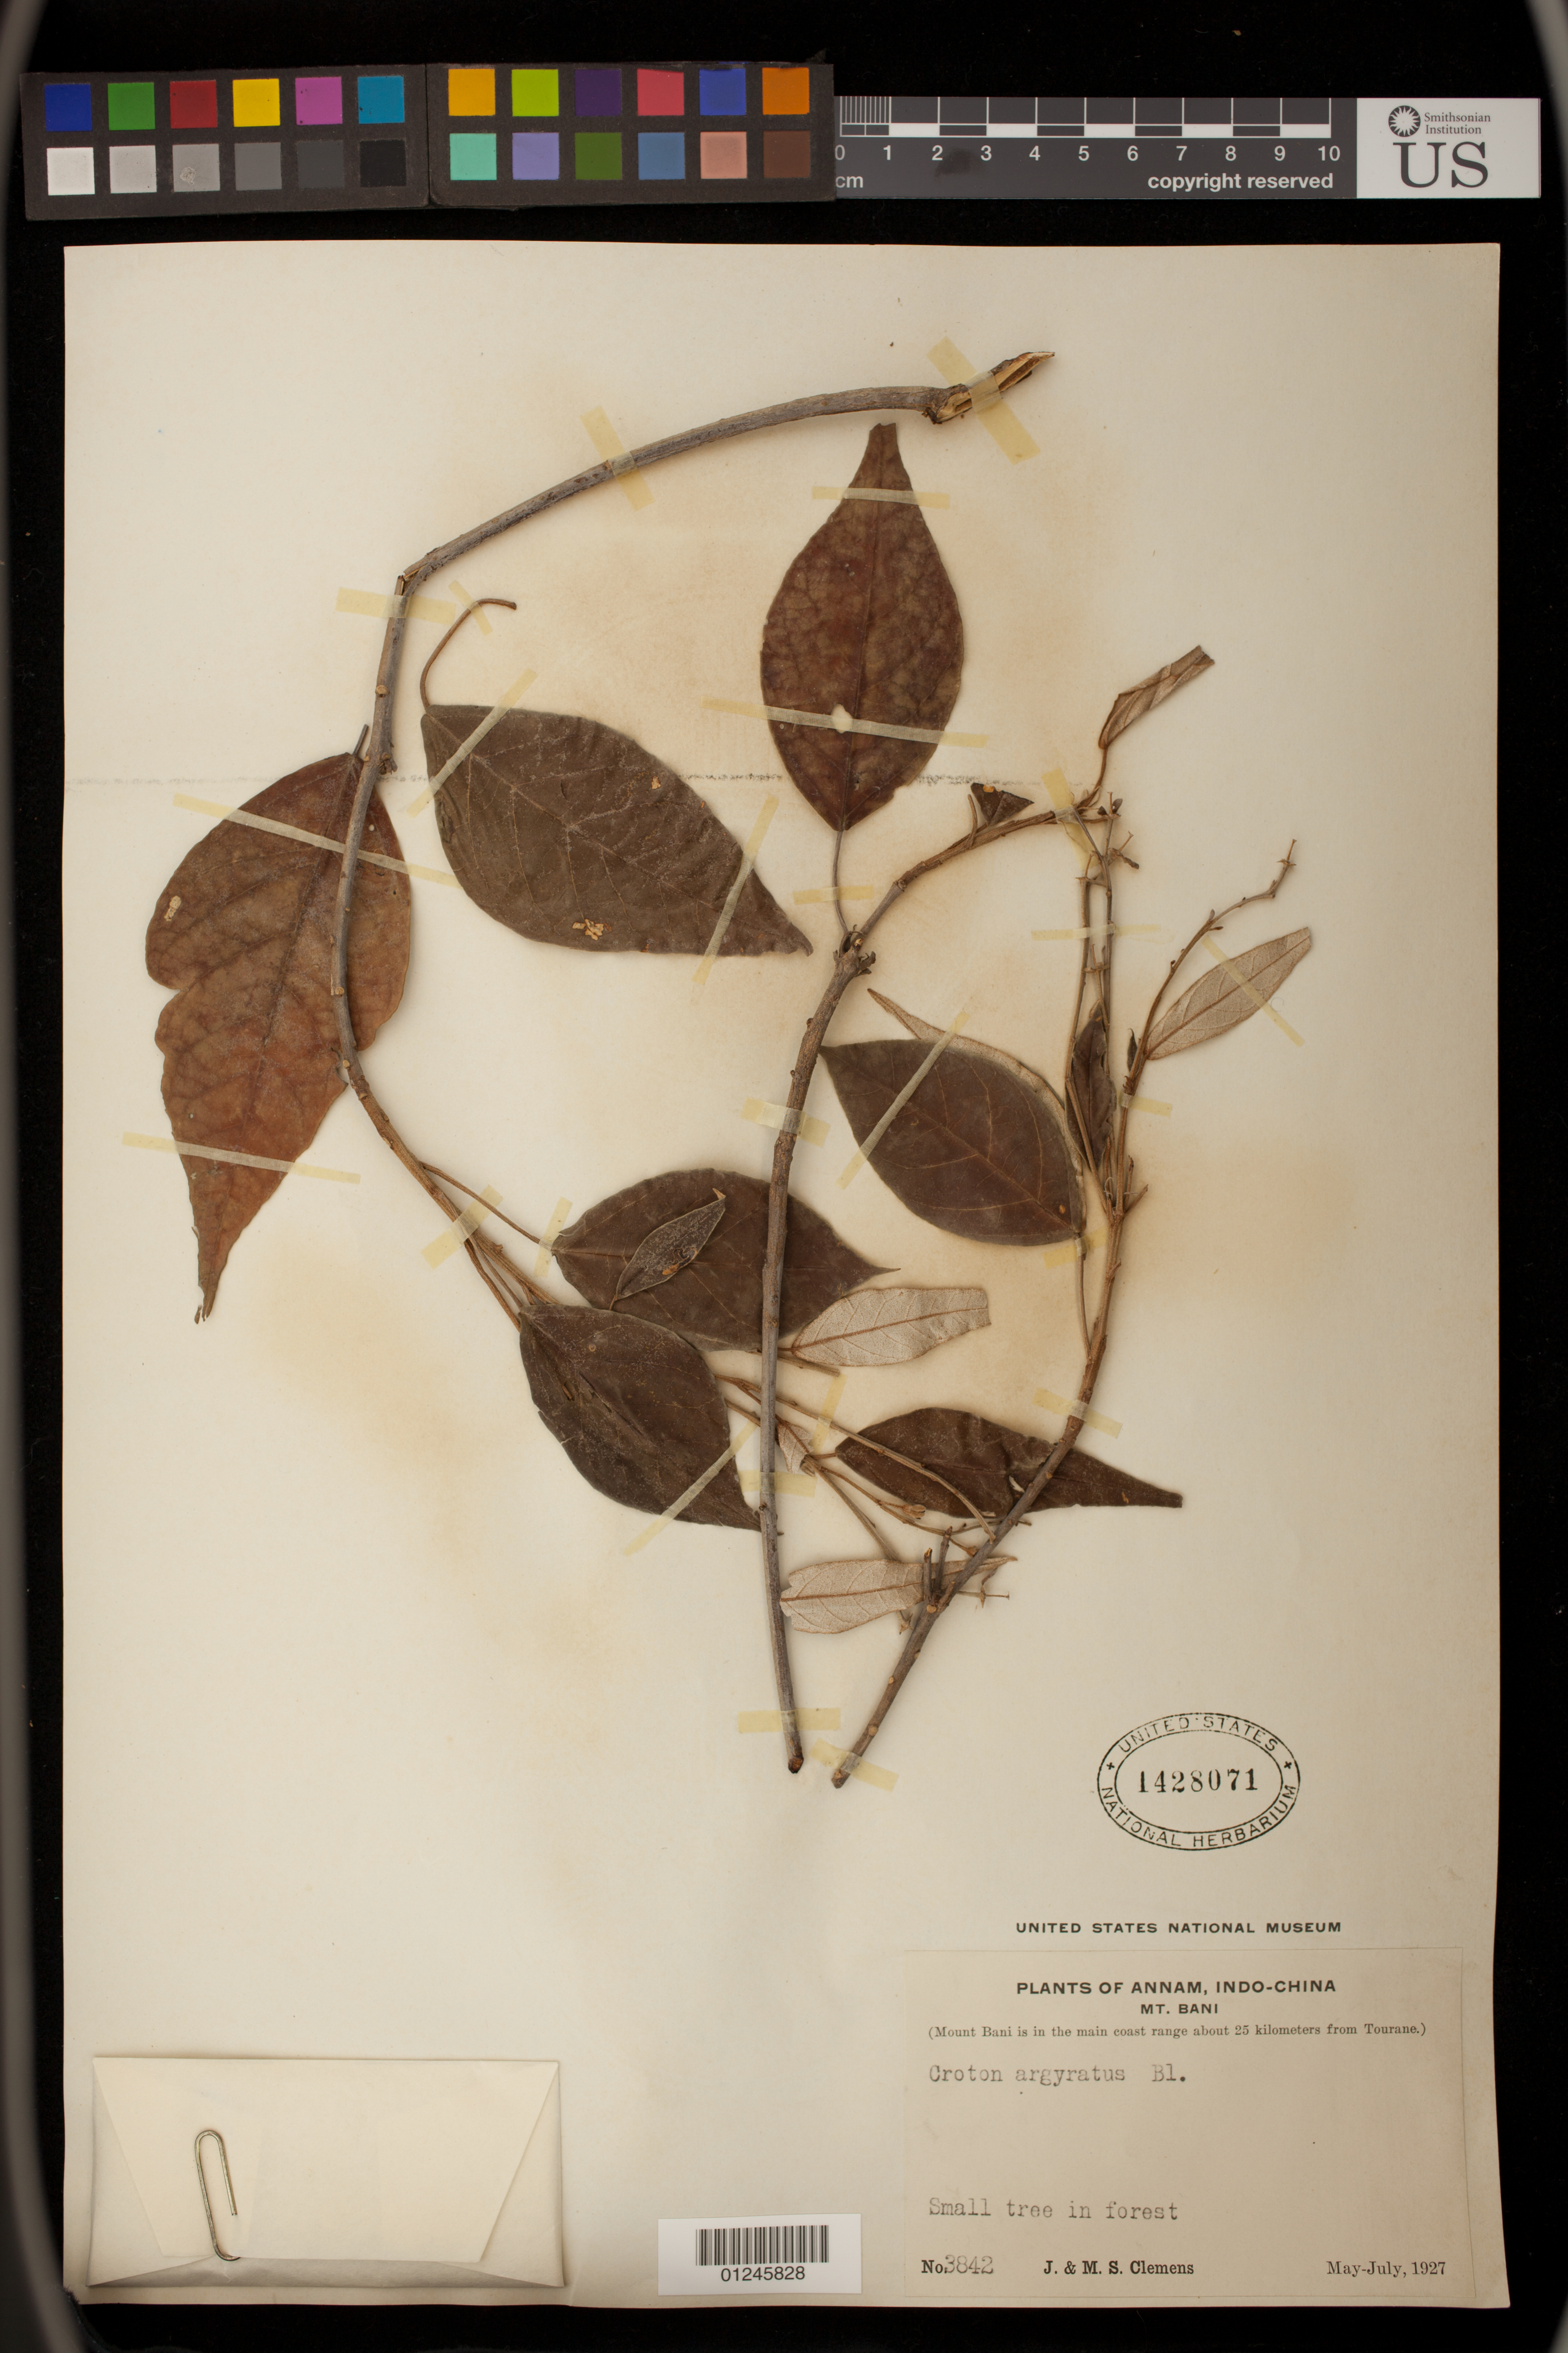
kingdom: Plantae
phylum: Tracheophyta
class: Magnoliopsida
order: Malpighiales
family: Euphorbiaceae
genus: Croton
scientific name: Croton argyratus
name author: Blume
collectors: J. Clemens & M. S. Clemens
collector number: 3842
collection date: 1927-05/1927-07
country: Vietnam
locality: Annam, Mount Bani is the main coast range about 25 kilometers from Tourane.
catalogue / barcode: US 1428071